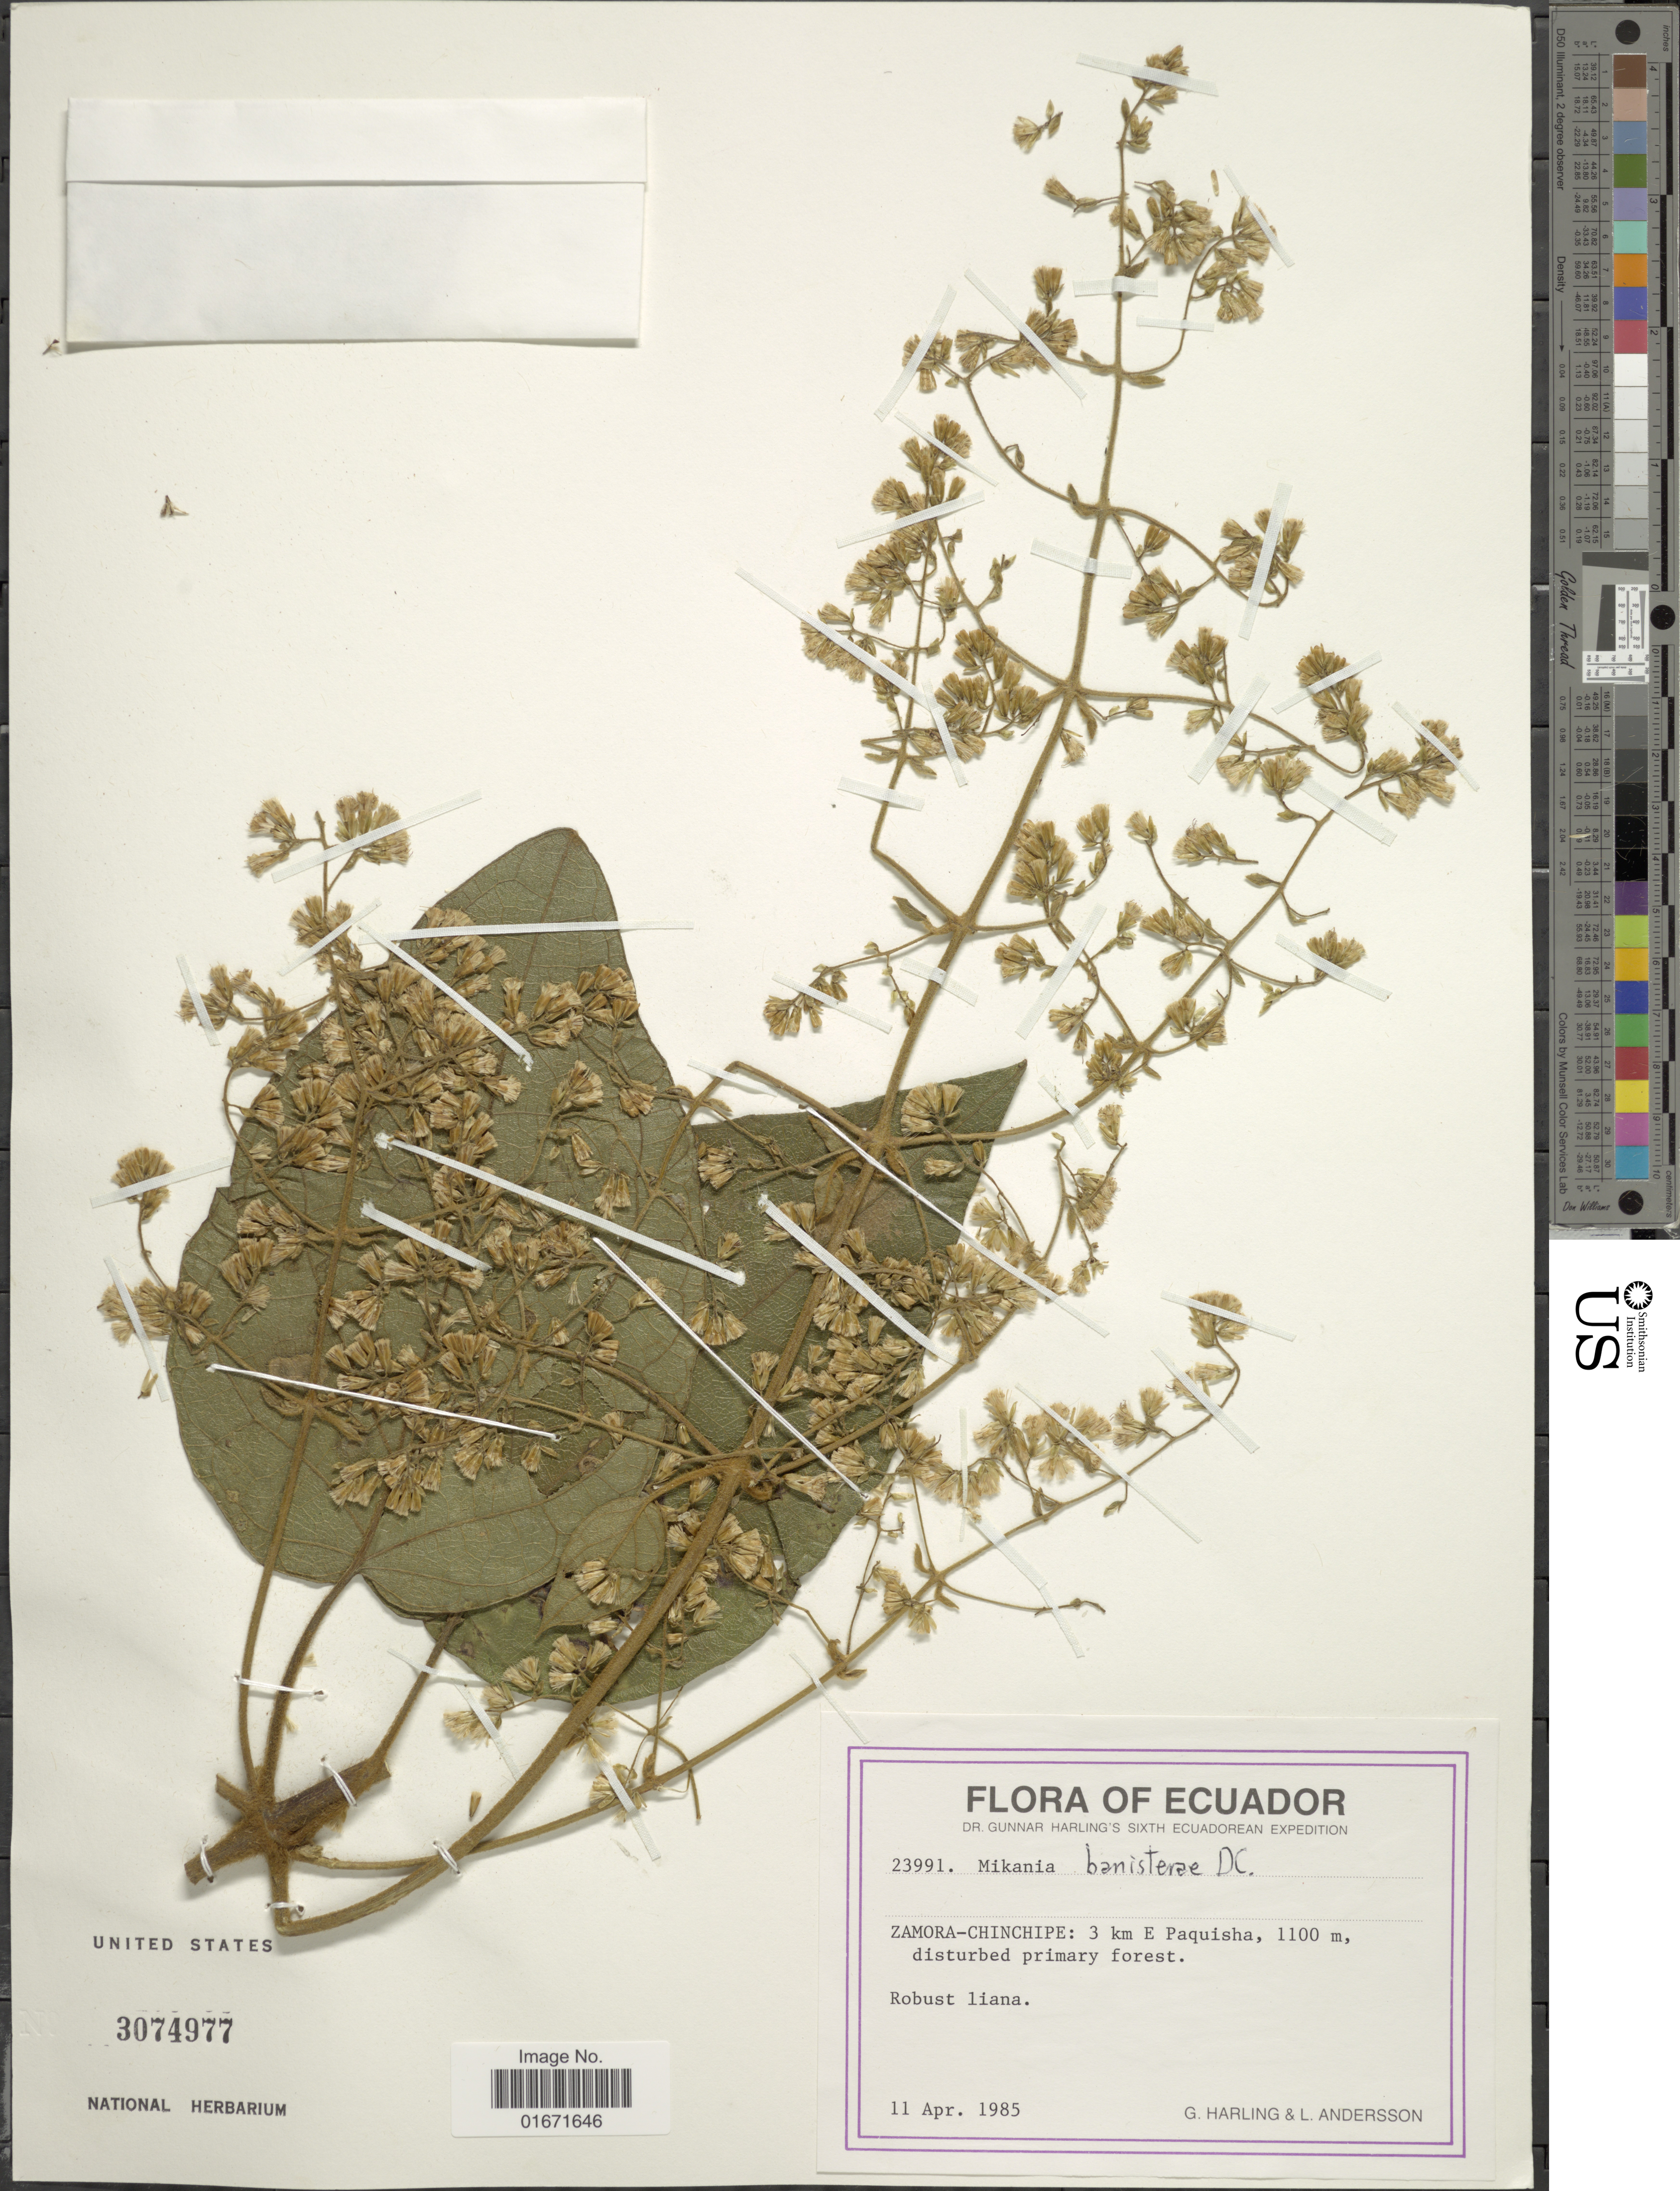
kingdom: Plantae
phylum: Tracheophyta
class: Magnoliopsida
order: Asterales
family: Asteraceae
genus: Mikania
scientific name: Mikania banisteriae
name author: DC.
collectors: G. Harling & L. Andersson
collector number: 23991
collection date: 1985-04-11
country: Ecuador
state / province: Zamora-Chinchipe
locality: Zamora-Chinchipe: 3 km E Paquisha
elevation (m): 1100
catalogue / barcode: US 3074977